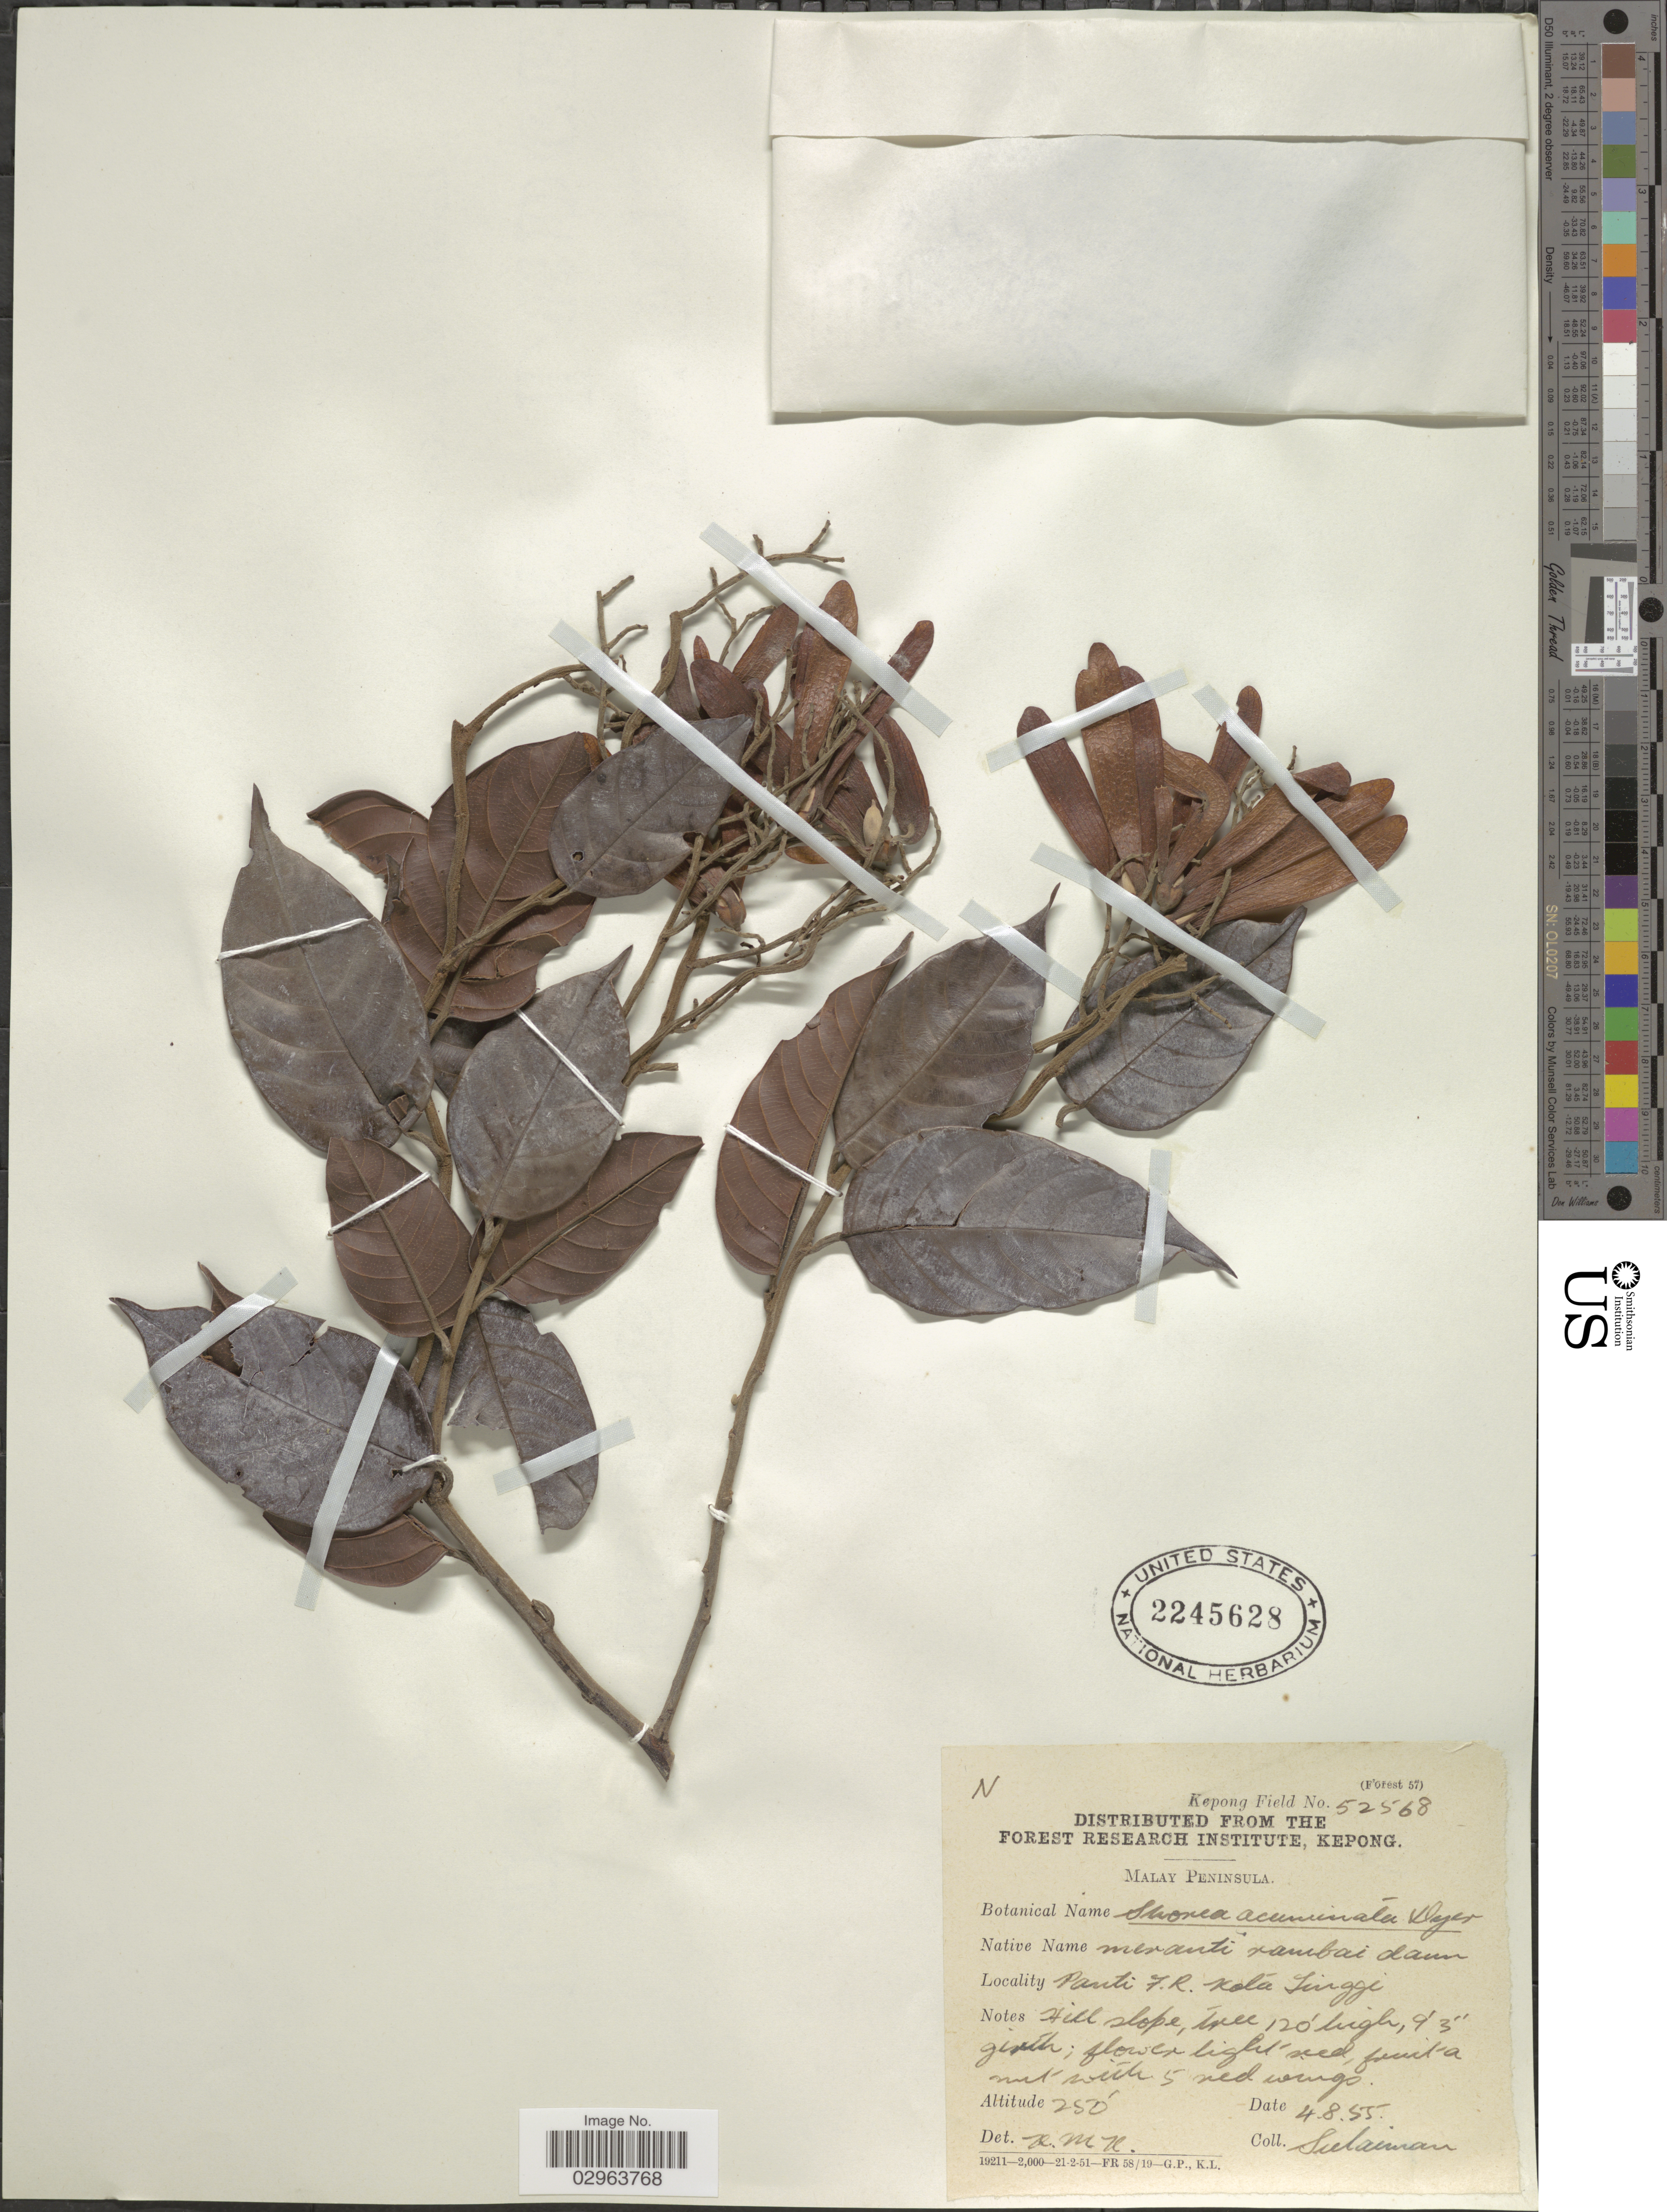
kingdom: Plantae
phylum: Tracheophyta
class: Magnoliopsida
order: Malvales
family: Dipterocarpaceae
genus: Rubroshorea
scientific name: Rubroshorea acuminata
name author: (Dyer) P.S. Ashton & J. Heck.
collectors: Sulaiman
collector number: Kepong Field 52568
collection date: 1955-08-04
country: Malaysia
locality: Malay Peninsula. Panti F.R. Kota Tinggi.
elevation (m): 76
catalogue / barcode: US 2245628